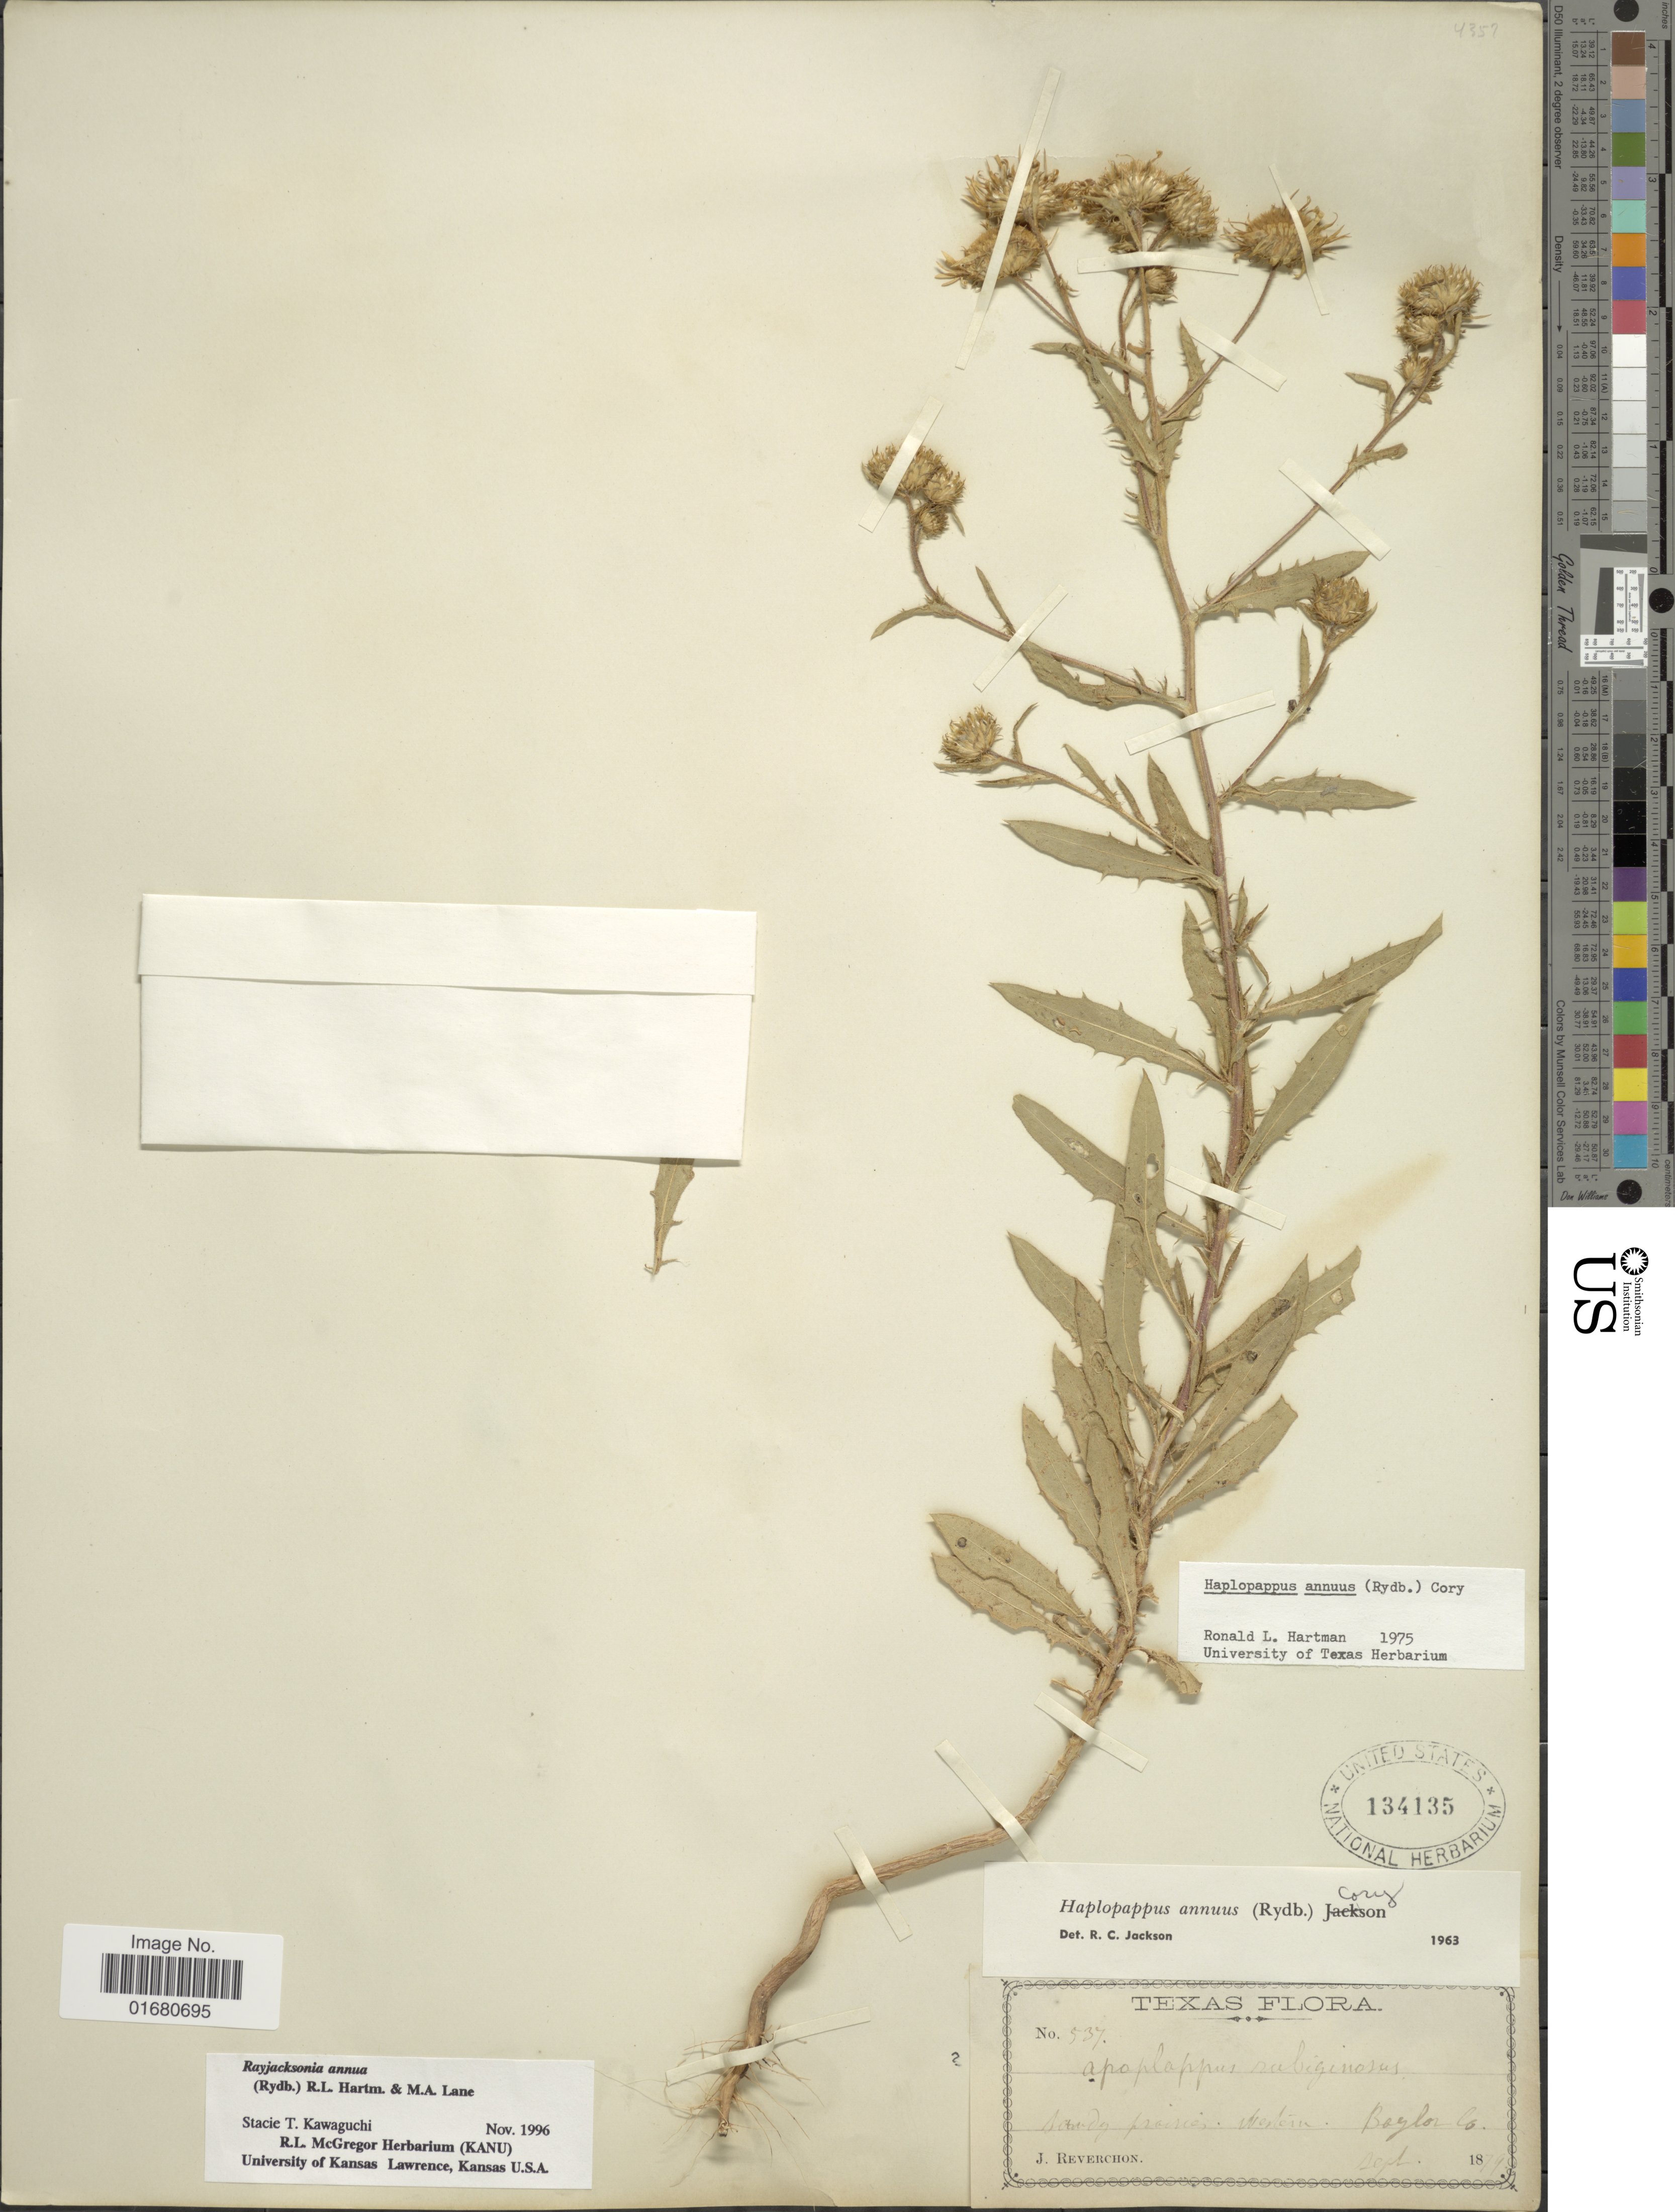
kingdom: Plantae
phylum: Tracheophyta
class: Magnoliopsida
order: Asterales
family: Asteraceae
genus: Rayjacksonia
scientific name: Rayjacksonia annua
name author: (Rydb.) R.L. Hartm. & M.A. Lane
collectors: J. Reverchon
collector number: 537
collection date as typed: Transcribed d/m/y: /9/18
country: United States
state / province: Texas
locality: Sandy prairies, Western, Baylor Co.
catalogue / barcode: US 134135